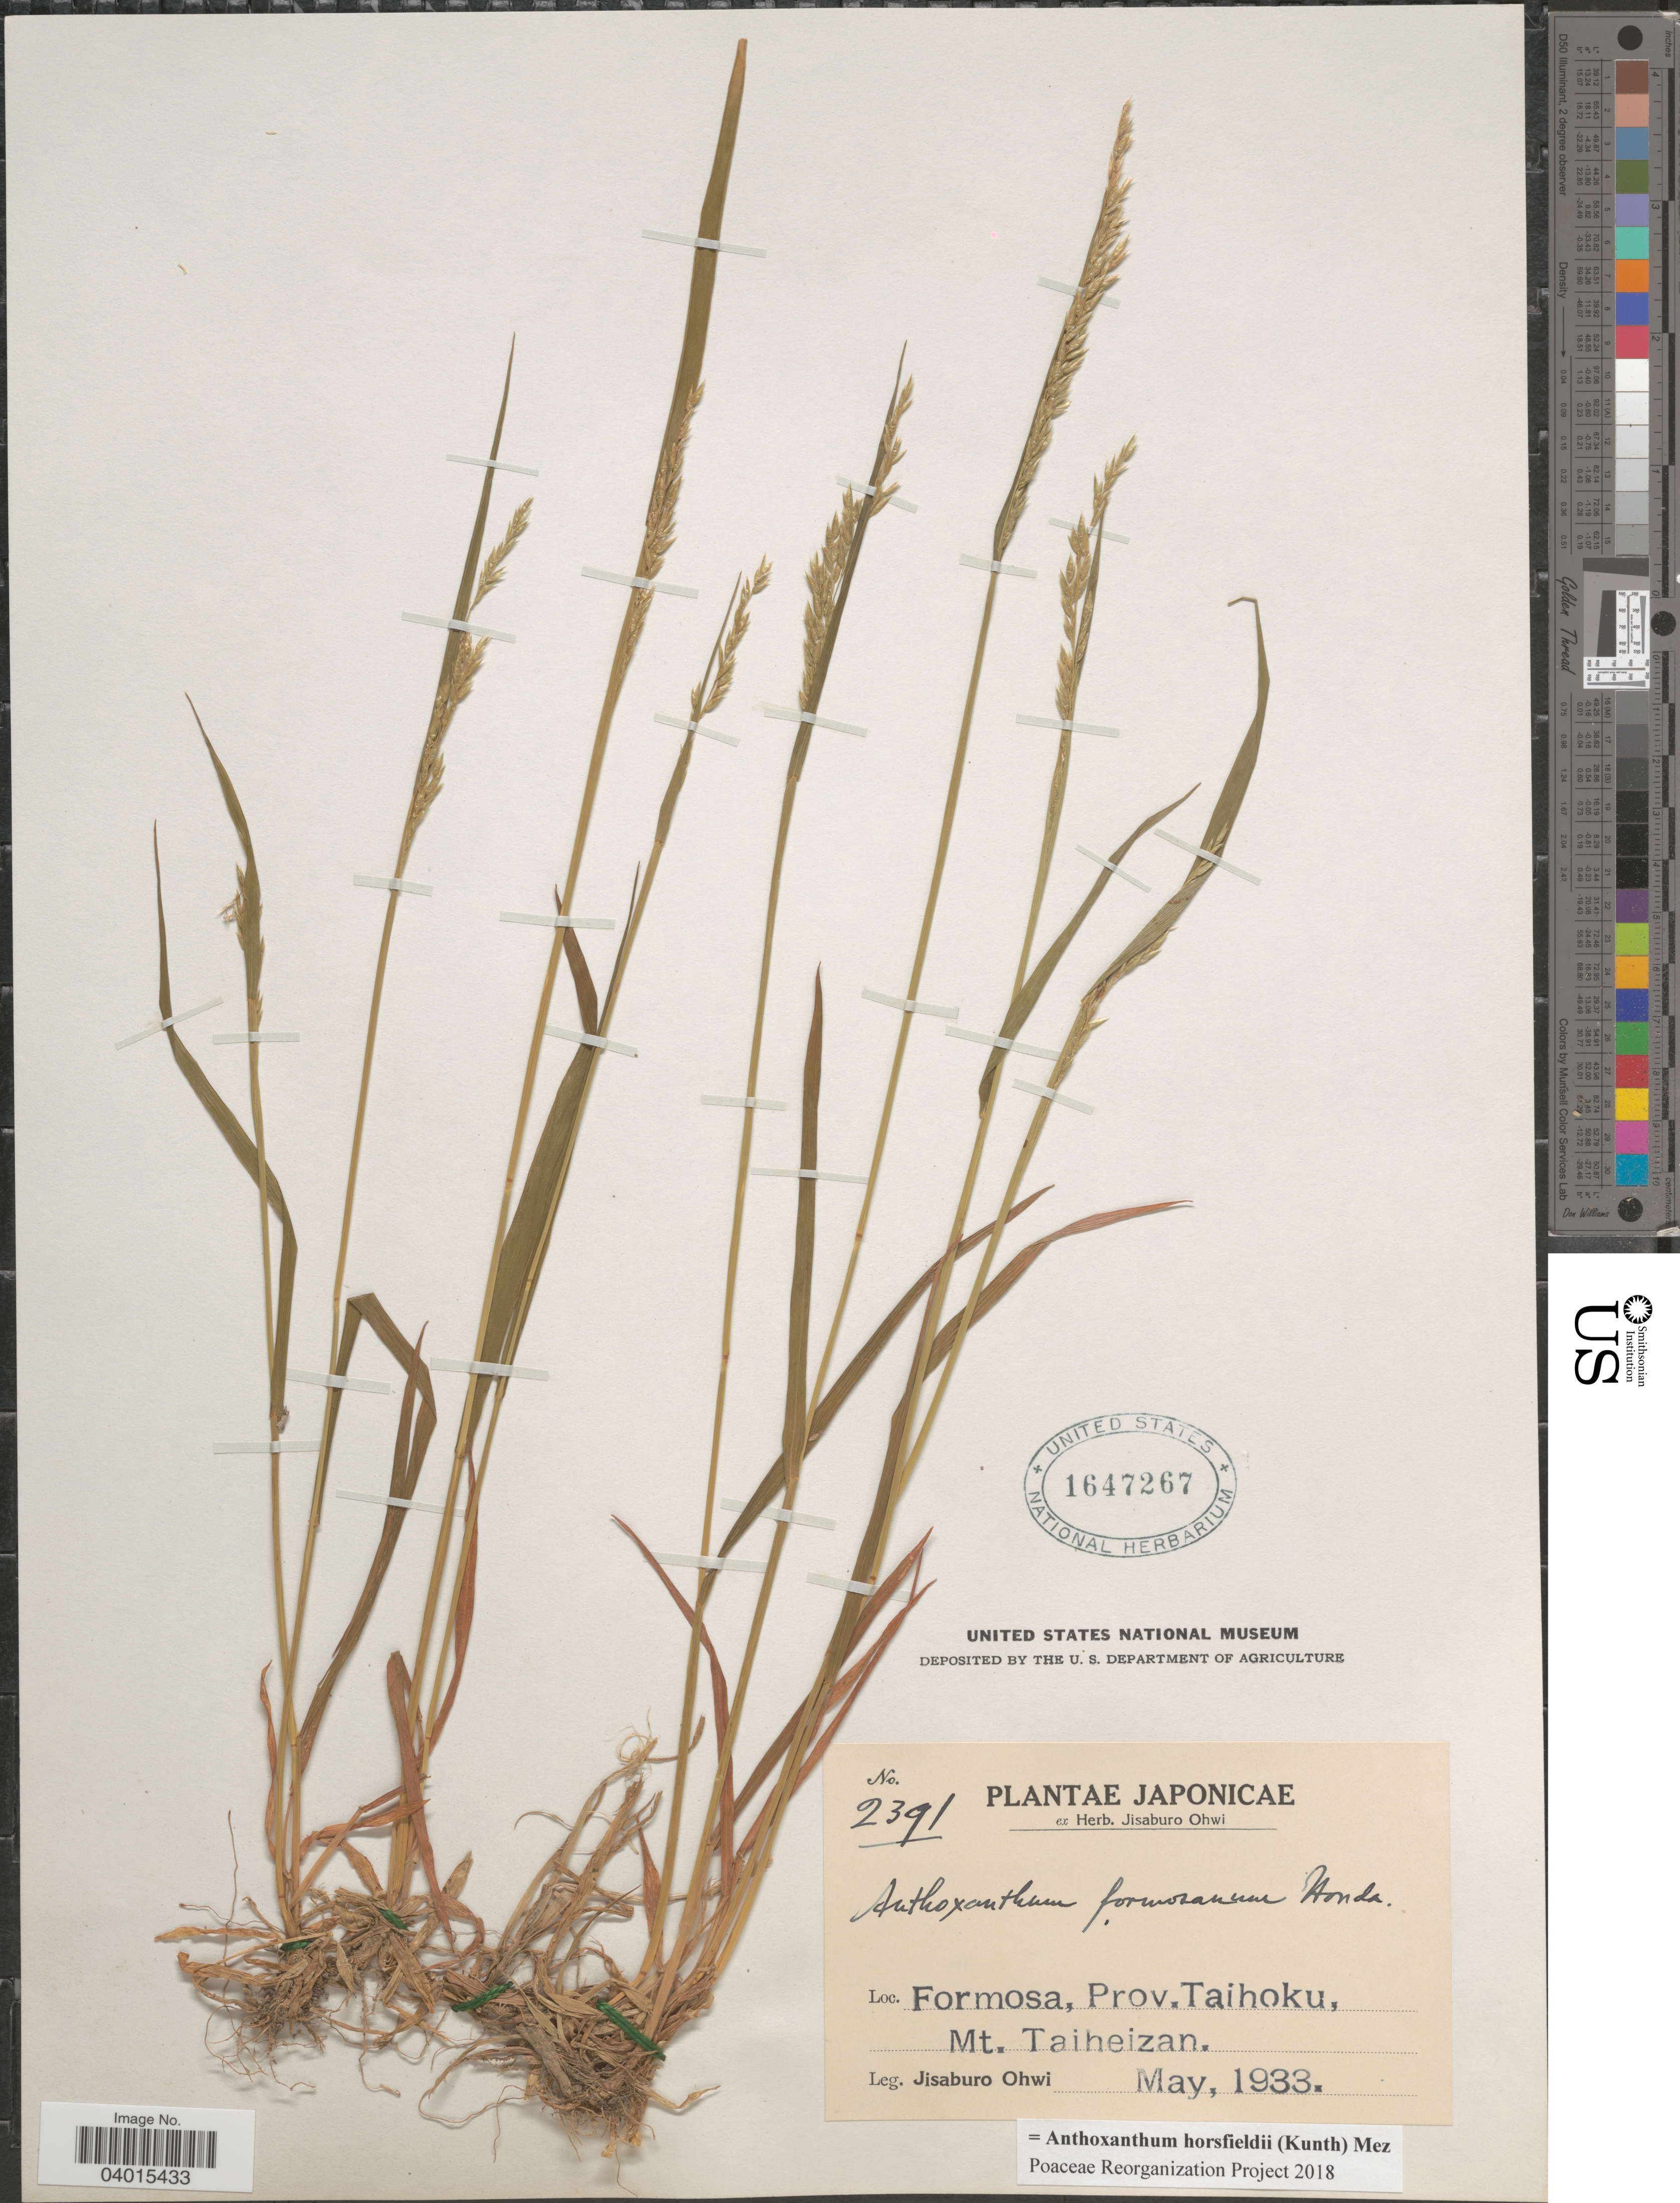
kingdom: Plantae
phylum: Tracheophyta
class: Liliopsida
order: Poales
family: Poaceae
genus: Anthoxanthum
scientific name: Anthoxanthum horsfieldii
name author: (Benn.) Mez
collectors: J. Ohwi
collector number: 2391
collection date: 1933-05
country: Taiwan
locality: Formosa, Prov. Taihoku, Mt. Taiheizan.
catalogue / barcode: US 1647267